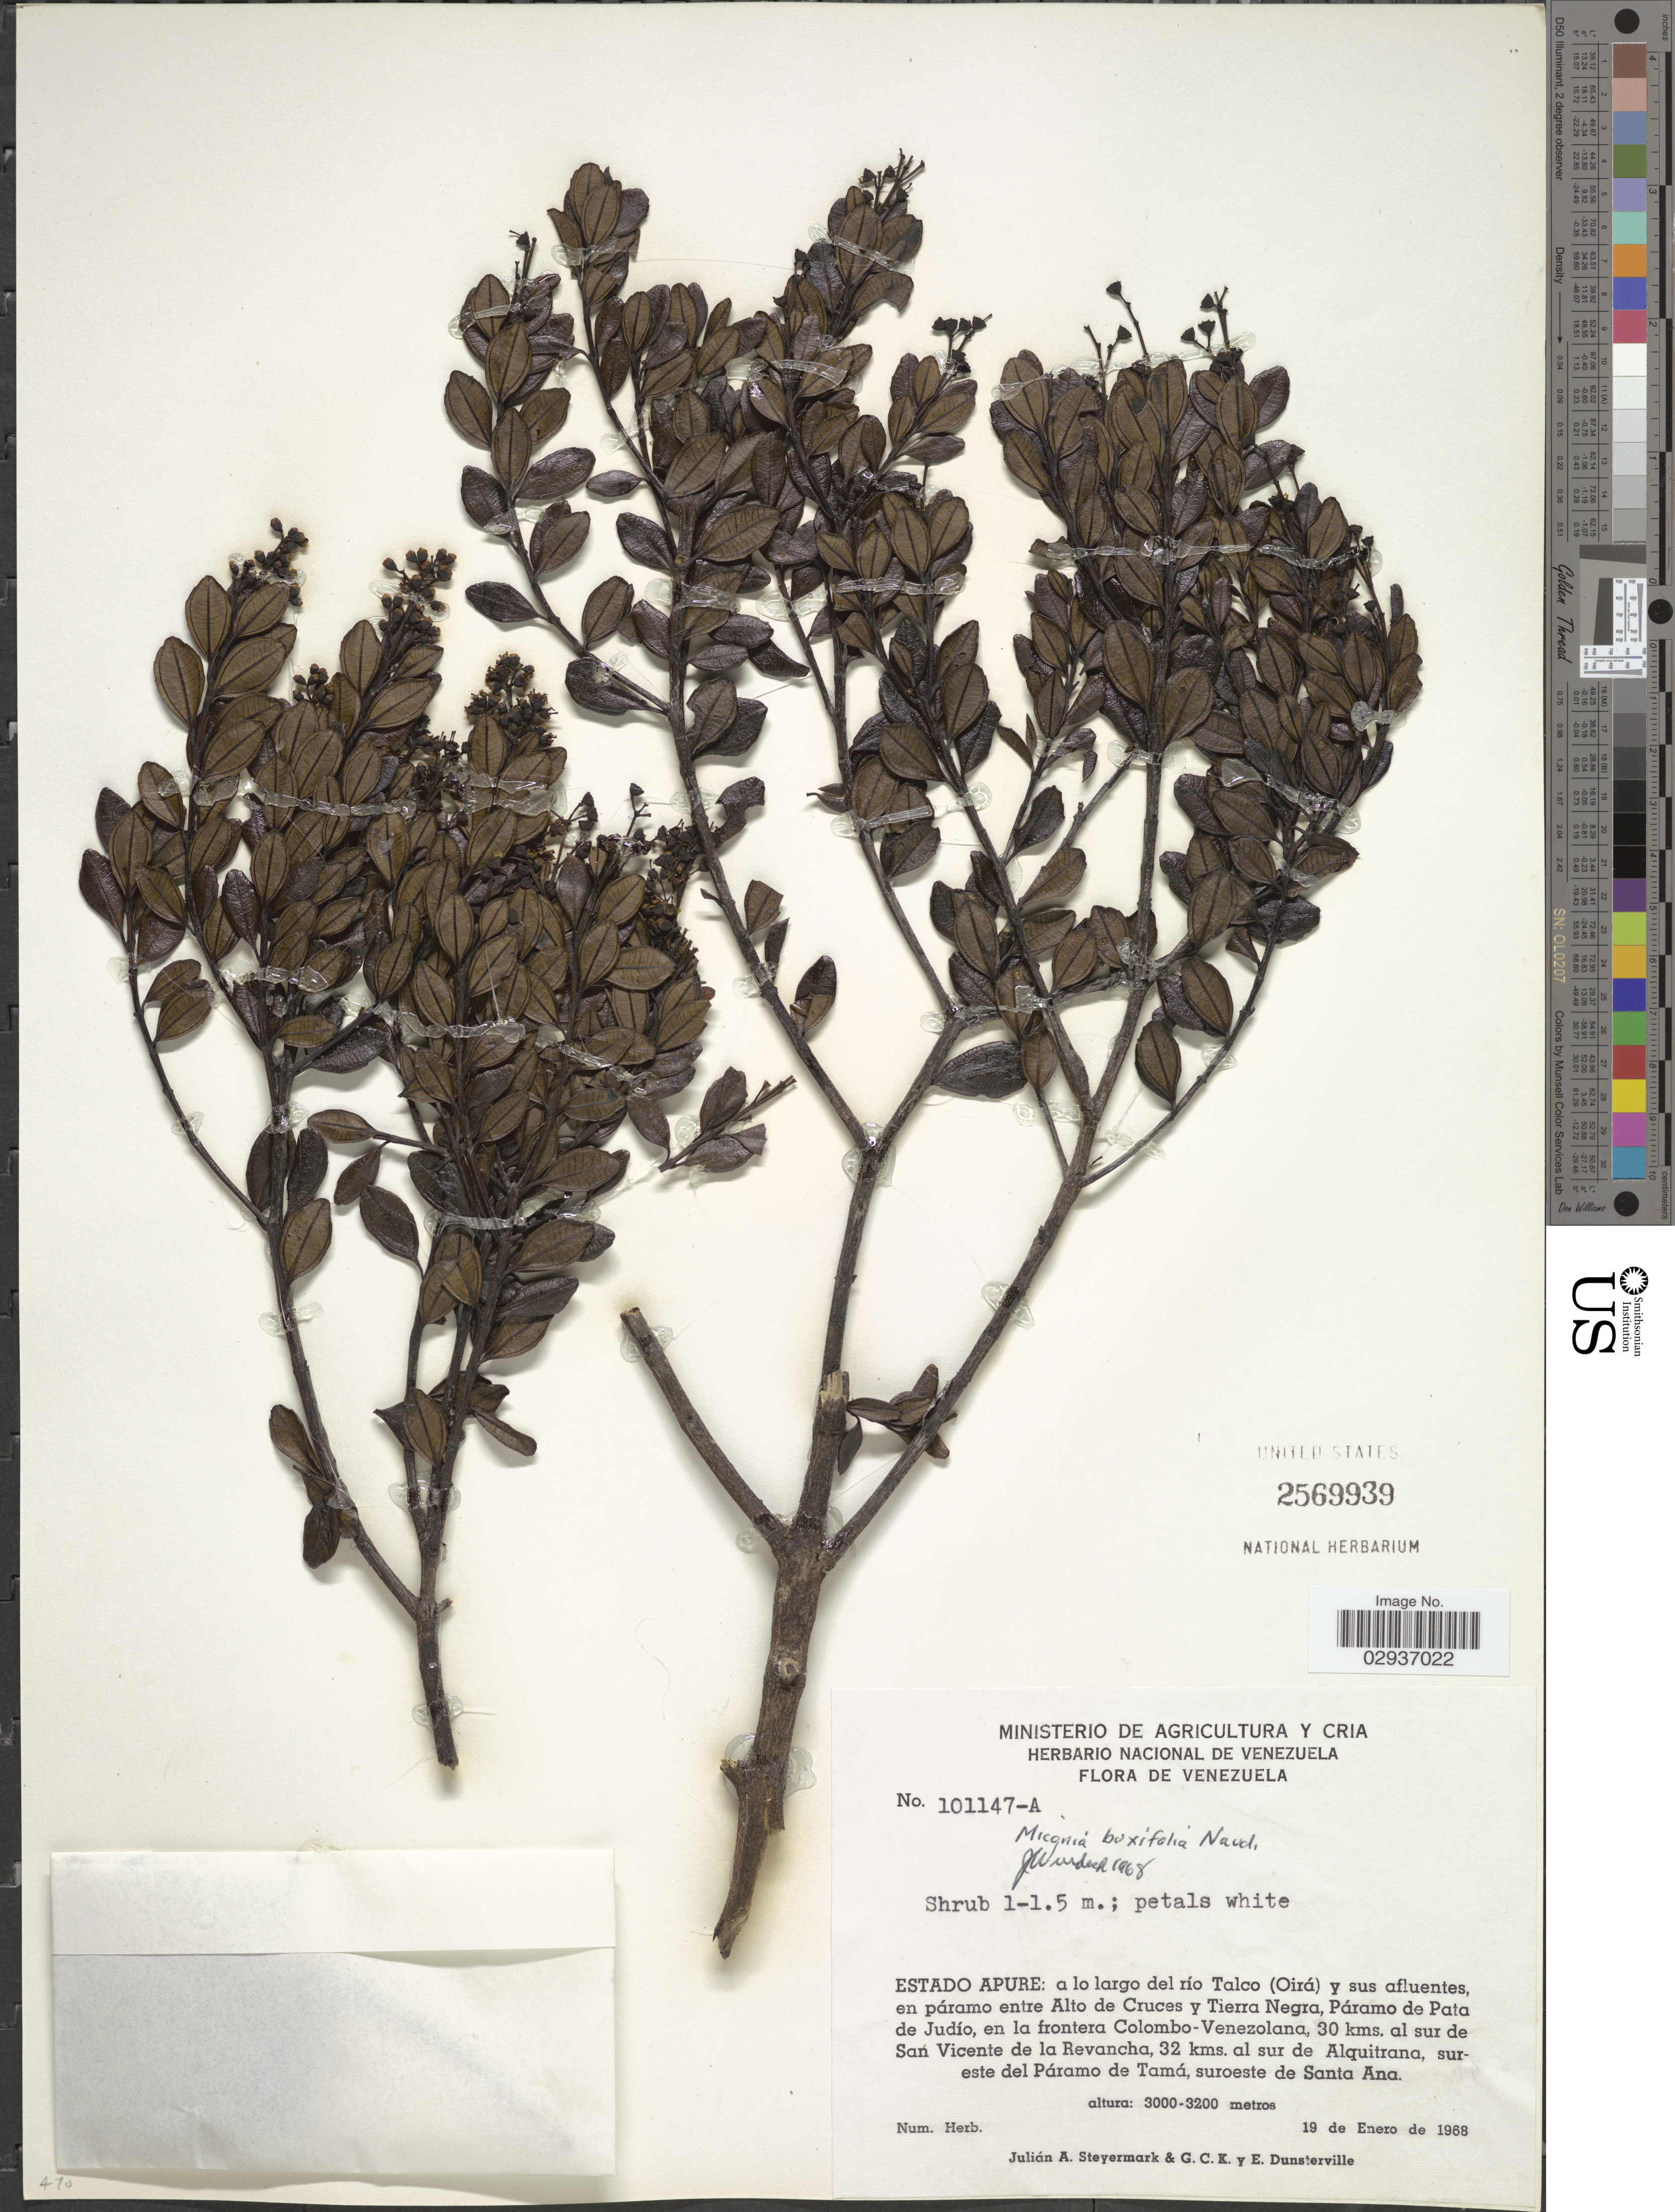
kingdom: Plantae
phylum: Tracheophyta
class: Magnoliopsida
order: Myrtales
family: Melastomataceae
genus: Miconia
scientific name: Miconia buxifolia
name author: Naudin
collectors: J. Steyermark, G. C. K. Dunsterville & E. Dunsterville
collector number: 101147-A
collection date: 1968-01-19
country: Venezuela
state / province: Apure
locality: Estado Apure: a lo largo del río Talco (Oir) y sus alfuentes, en páramo entre Alto de Cruces y Tierra Negra, Páramo de Pata de Judío, en la frontera Colombo-Venezolana, 30 kms. al sur de San Vicente de la Revancha, 32 kms. al sur de Alquitrana, sur-este del Páramo de Tamá, suroeste de Santa Ana.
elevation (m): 3000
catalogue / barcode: US 2569939